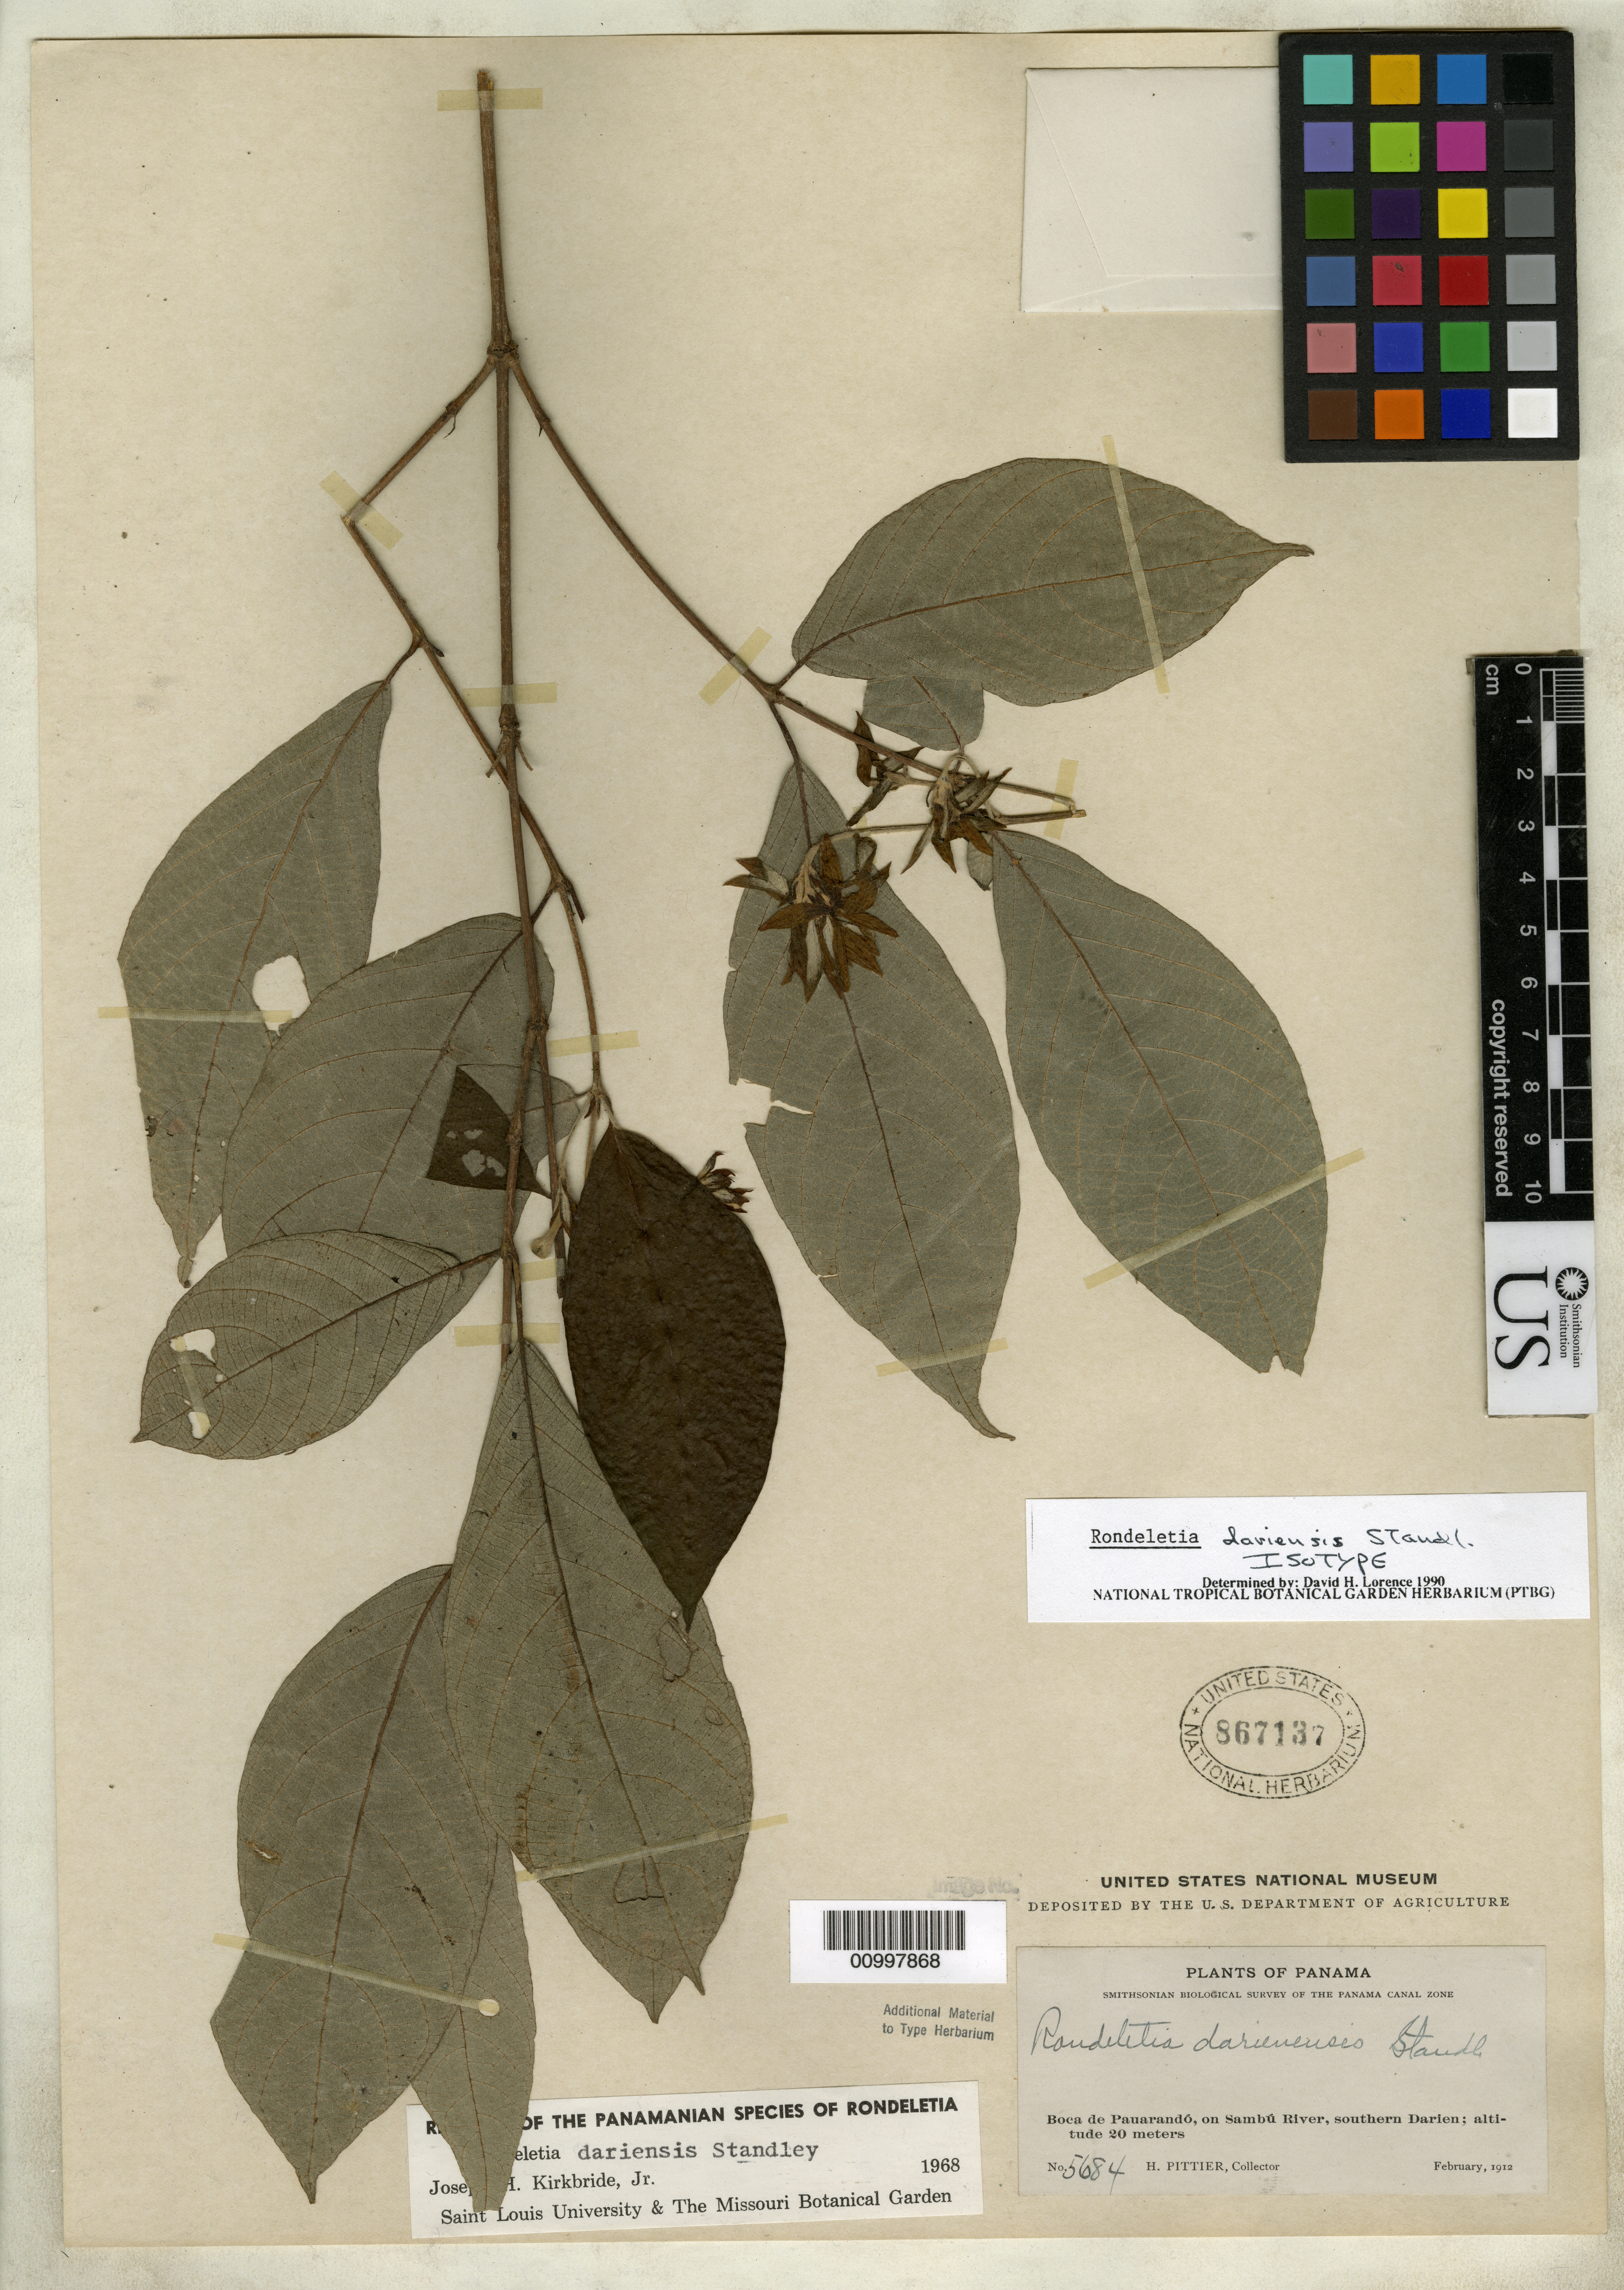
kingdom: Plantae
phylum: Tracheophyta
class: Magnoliopsida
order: Gentianales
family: Rubiaceae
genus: Rondeletia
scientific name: Rondeletia darienensis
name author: Standl.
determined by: Lorence, David H., (PTBG), National Tropical Botanical Garden (UNITED STATES)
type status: Isotype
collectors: H. F. Pittier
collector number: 5684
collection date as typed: Feb 1912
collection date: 1912-02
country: Panama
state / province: Darién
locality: Boca de Pauarandó, on Sambú River, southern Darien.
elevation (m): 20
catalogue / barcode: US 867137